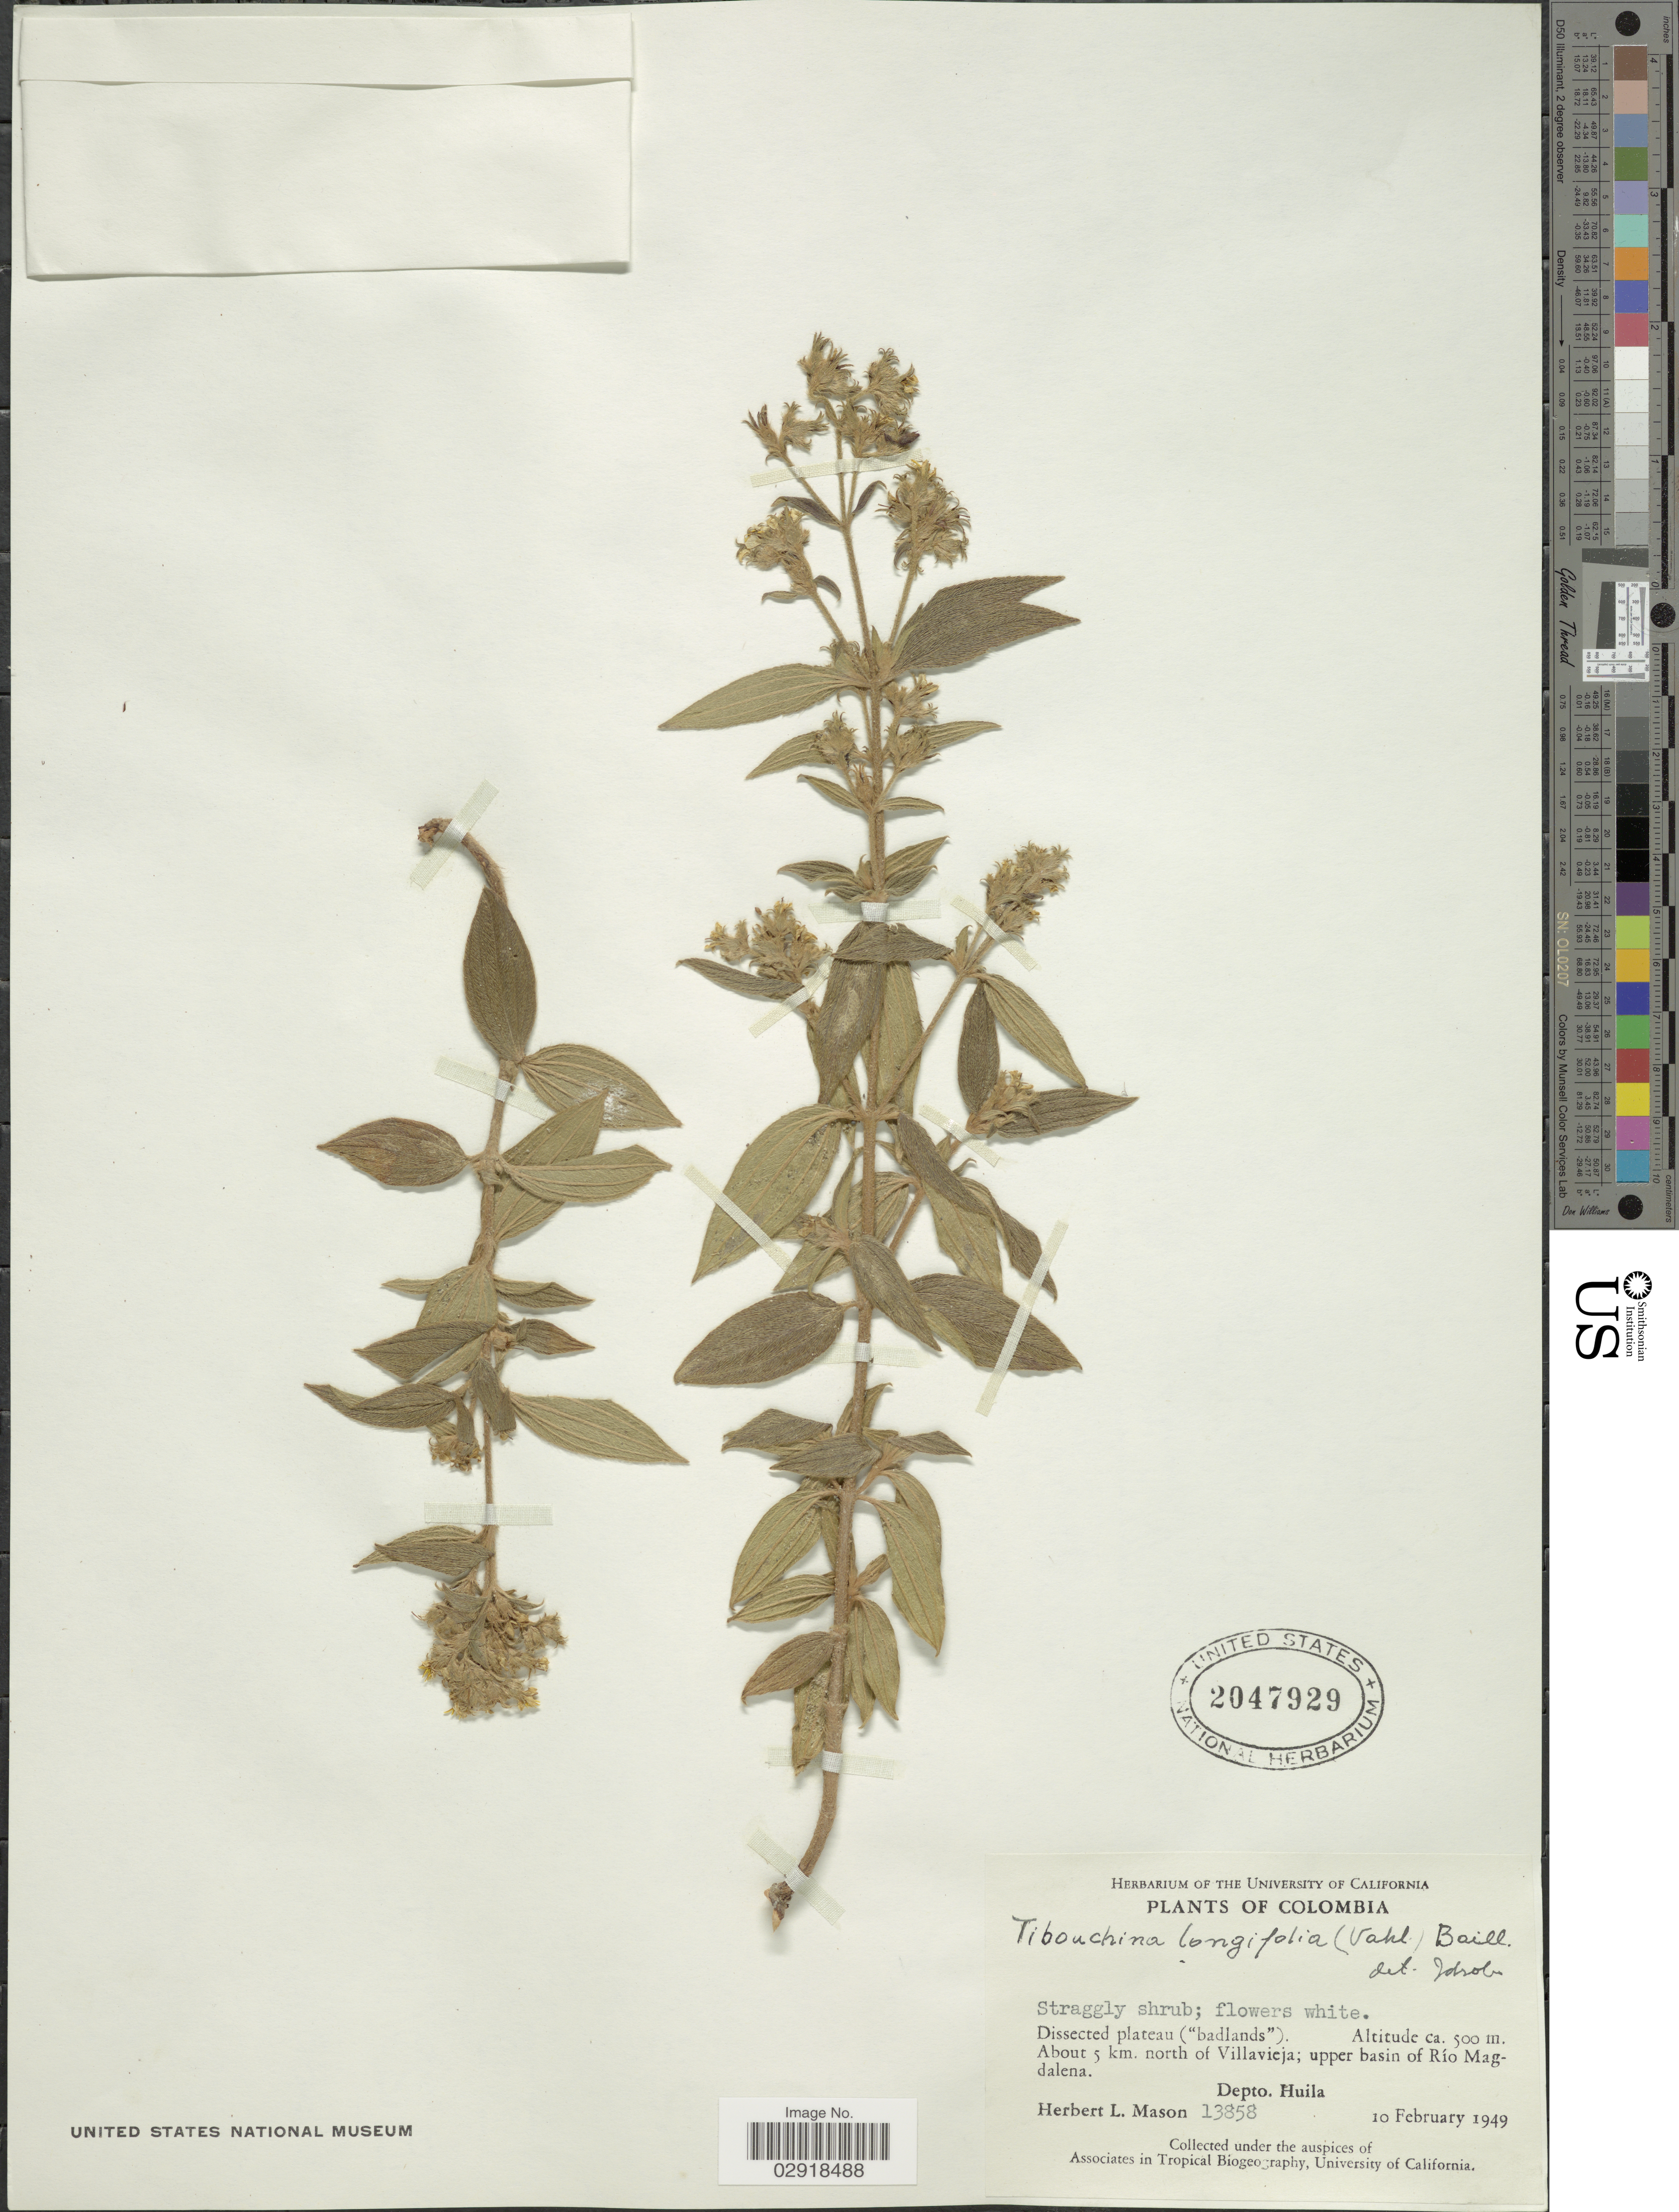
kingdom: Plantae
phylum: Tracheophyta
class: Magnoliopsida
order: Myrtales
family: Melastomataceae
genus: Chaetogastra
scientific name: Chaetogastra longifolia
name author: (Vahl) DC.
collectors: H. L. Mason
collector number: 13858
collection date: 1949-02-10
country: Colombia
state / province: Huila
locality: About 5 km. north of Villavieja, upper basin of Río Magdalena, Depto. Huila.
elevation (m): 500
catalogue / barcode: US 2047929